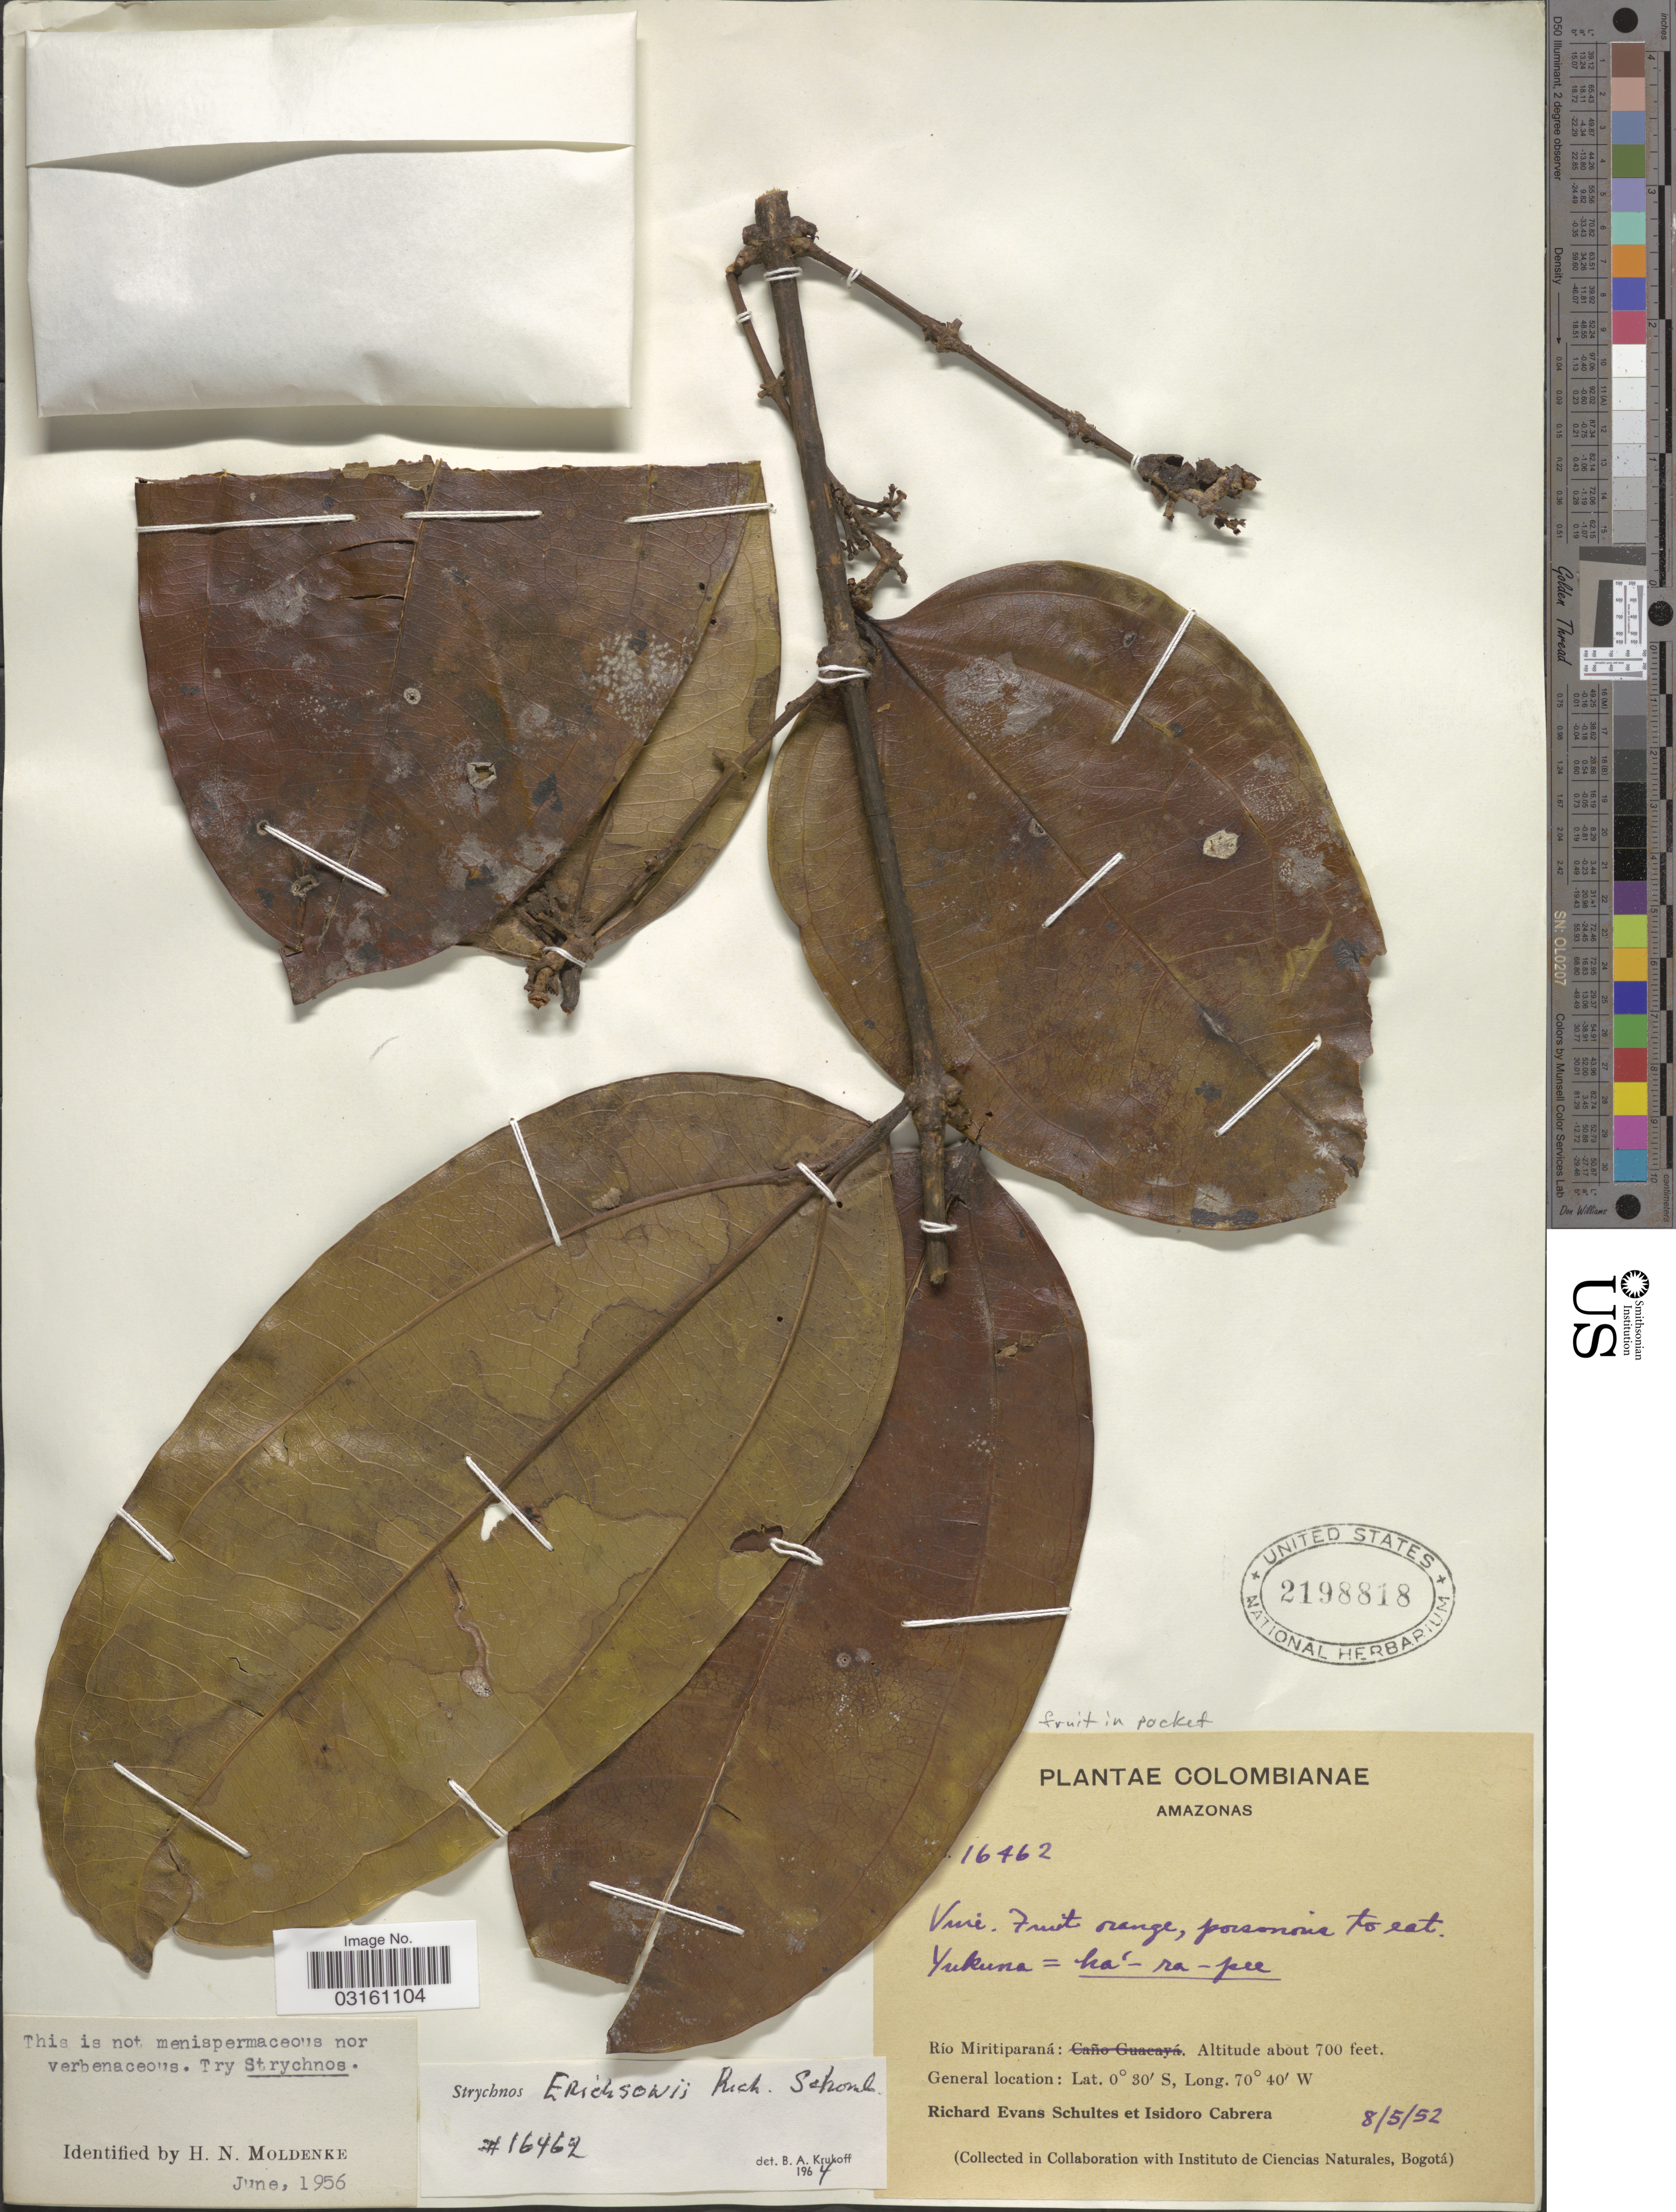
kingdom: Plantae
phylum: Tracheophyta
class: Magnoliopsida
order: Gentianales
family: Loganiaceae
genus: Strychnos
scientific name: Strychnos erichsonii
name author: R.H. Schomb. ex Progel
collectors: R. E. Schultes & I. Cabrera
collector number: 16462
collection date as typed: Transcribed d/m/y: 8/5/52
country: Colombia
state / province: Amazônas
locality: Río Miritiparaná.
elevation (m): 213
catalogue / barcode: US 2198818